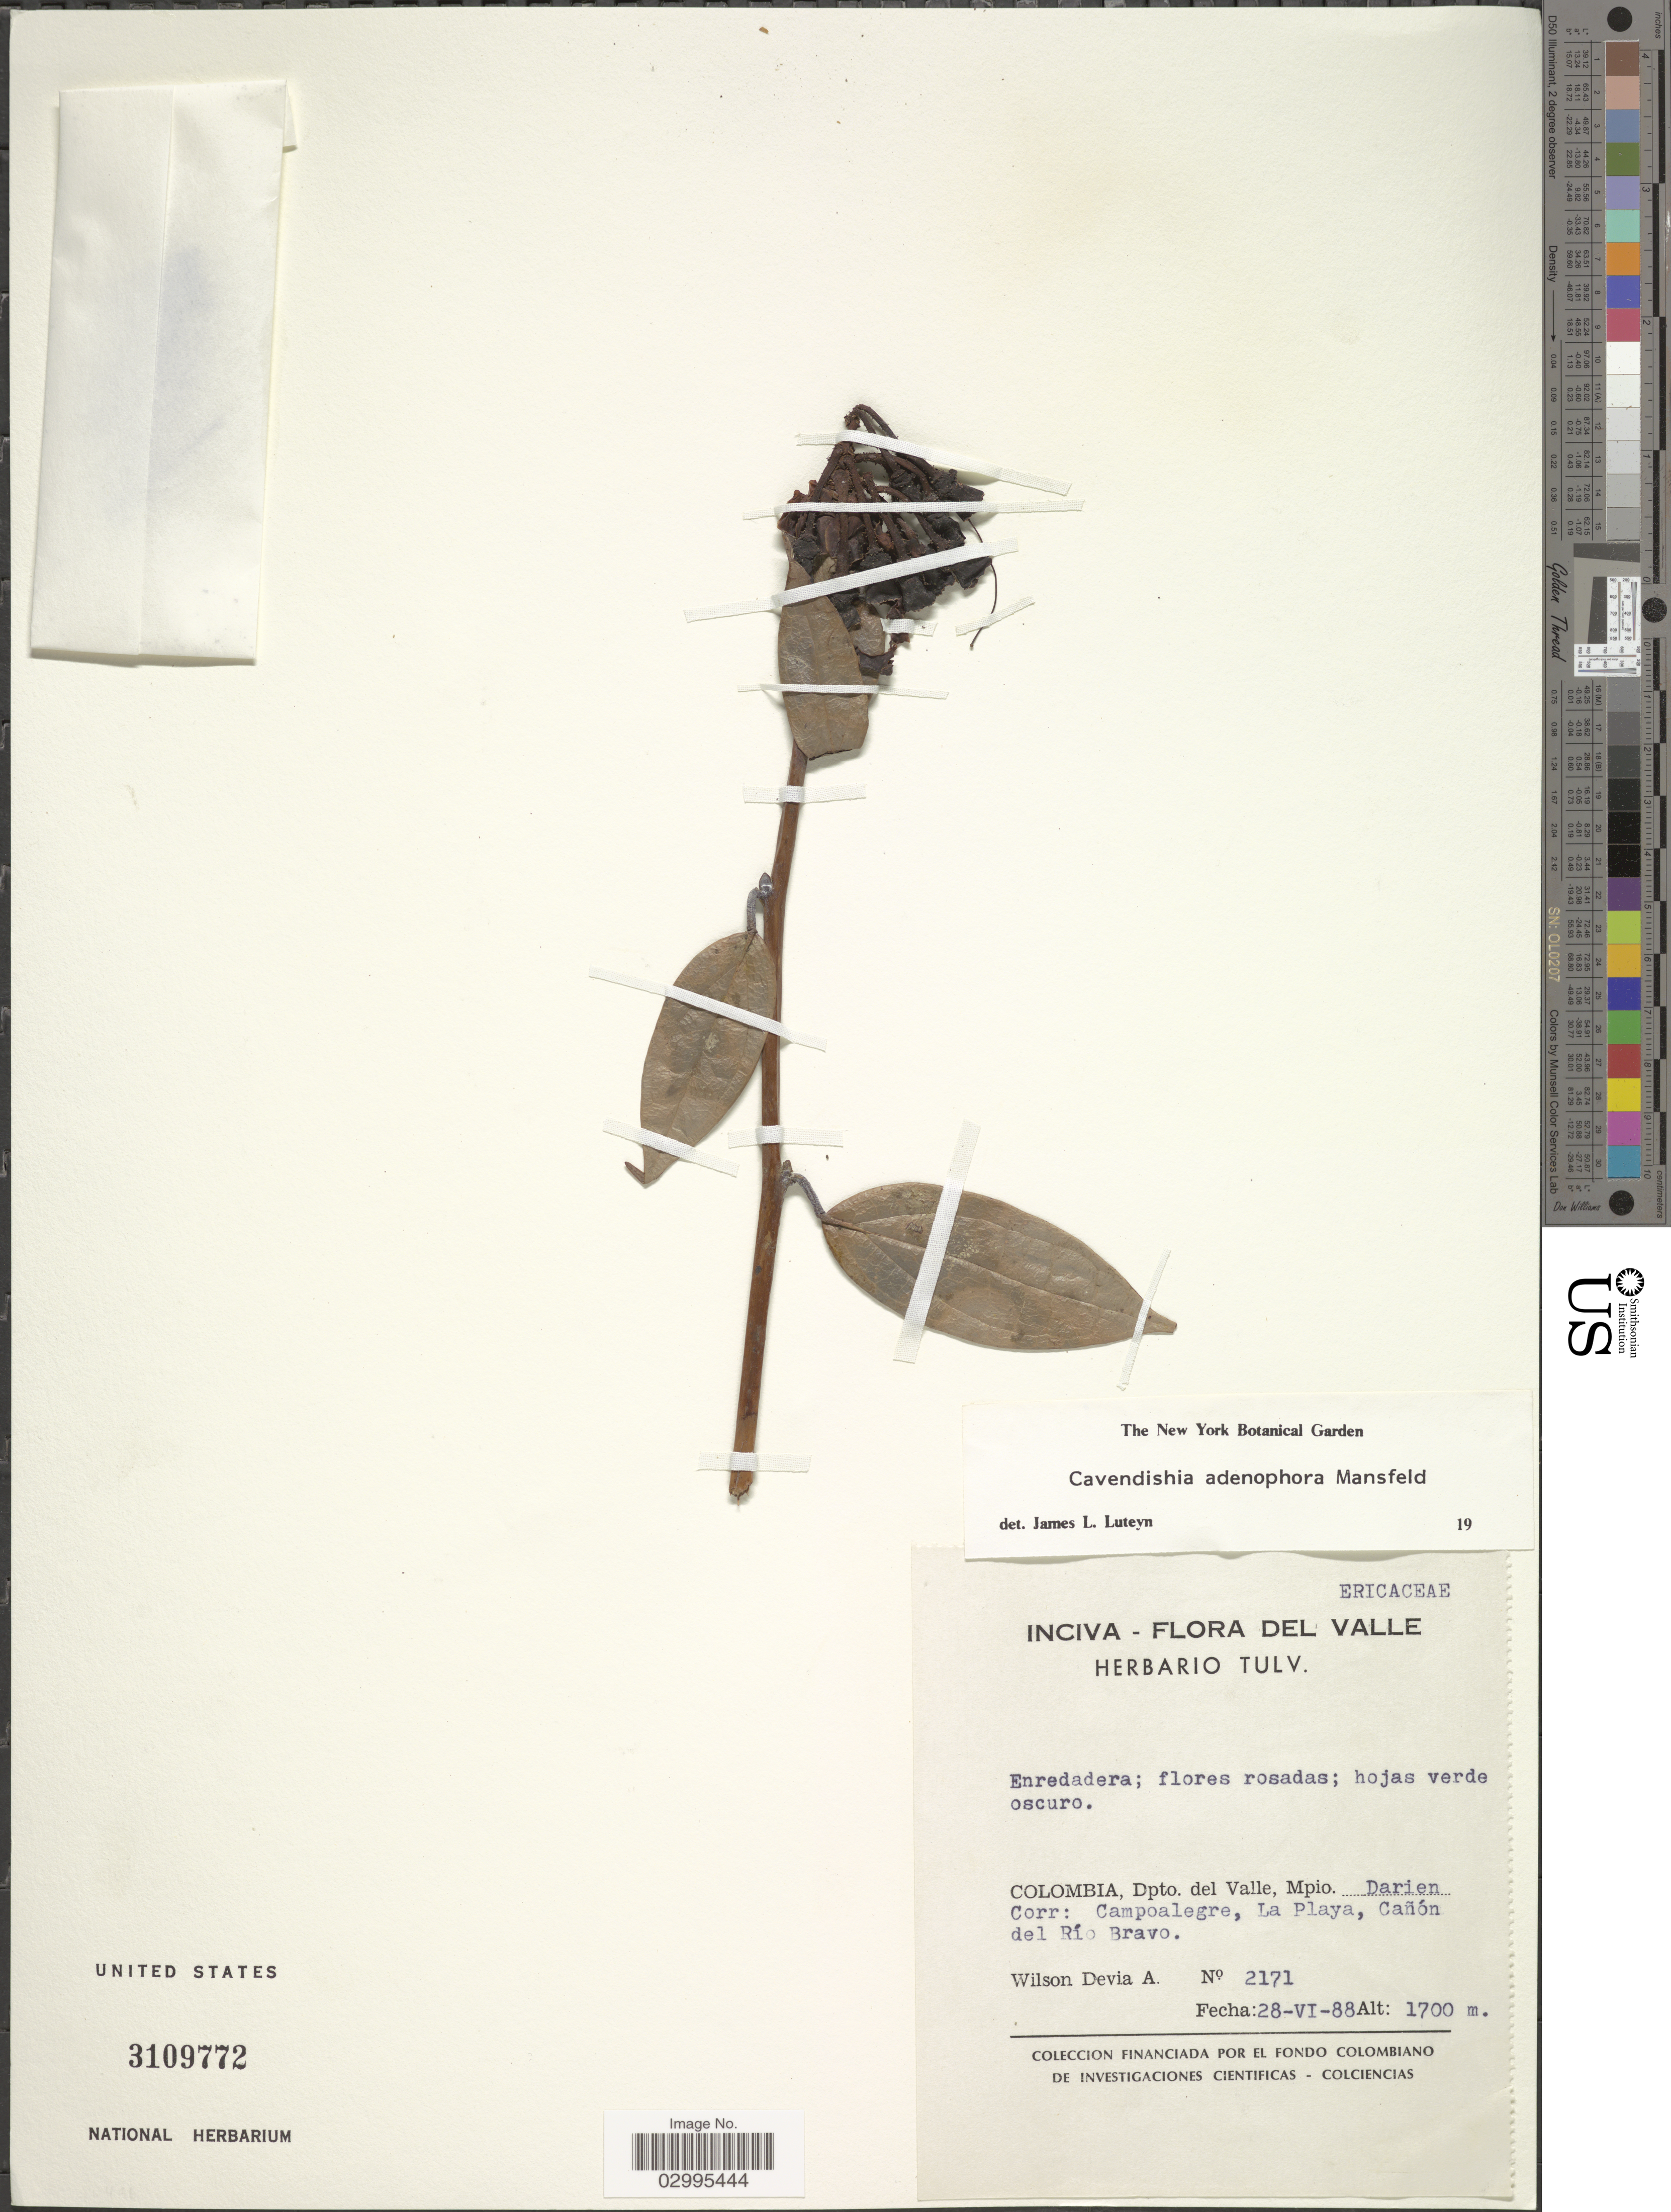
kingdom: Plantae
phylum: Tracheophyta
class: Magnoliopsida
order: Ericales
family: Ericaceae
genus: Cavendishia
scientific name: Cavendishia adenophora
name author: Mansf.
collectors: W. Devia A.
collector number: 2171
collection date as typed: Transcribed d/m/y: 28/6/88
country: Colombia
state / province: Valle del Cauca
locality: Dpto. del Valle, Mpio. Darien Corr: Campoalegre, La Playa, Cañon del Río Bravo.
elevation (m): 1700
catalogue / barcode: US 3109772